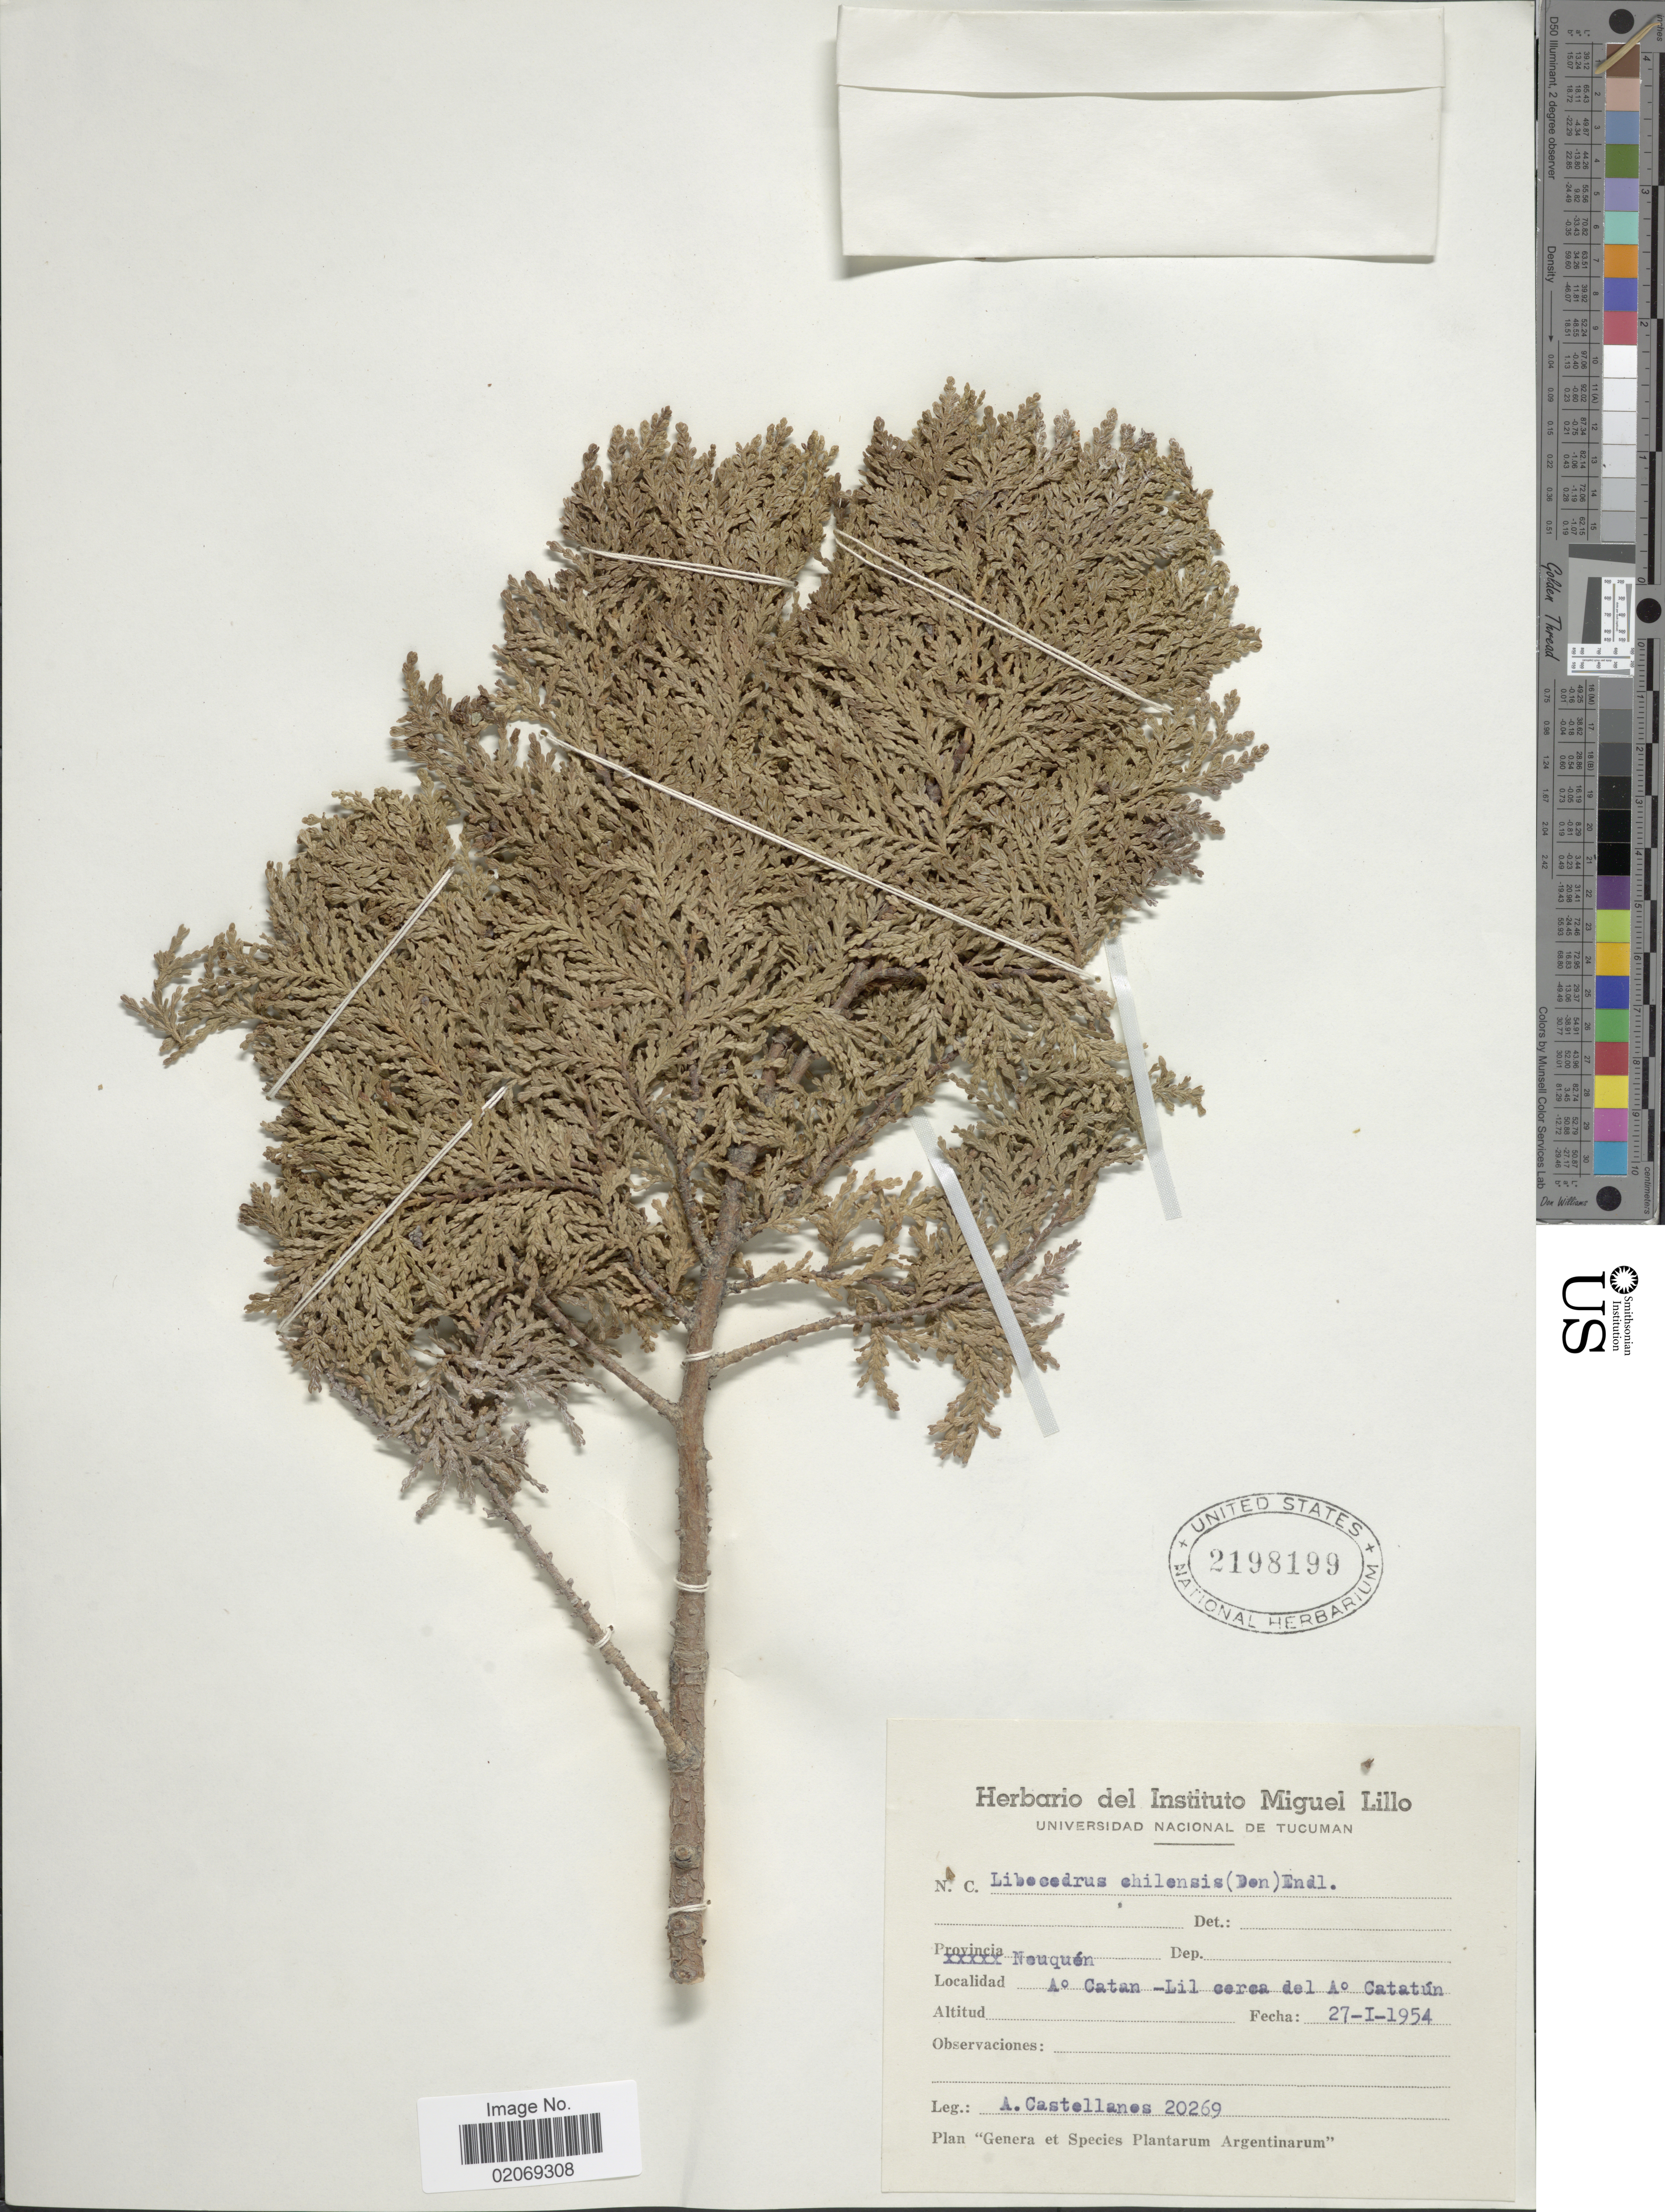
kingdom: Plantae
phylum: Tracheophyta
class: Pinopsida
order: Pinales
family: Cupressaceae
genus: Libocedrus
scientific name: Libocedrus chilensis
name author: (D. Don) Endl.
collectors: A. Castellanos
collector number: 20269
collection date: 1954-01-27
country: Argentina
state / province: Neuquen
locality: A° Catan -Lil cerca del A° Catatún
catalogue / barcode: US 2198199